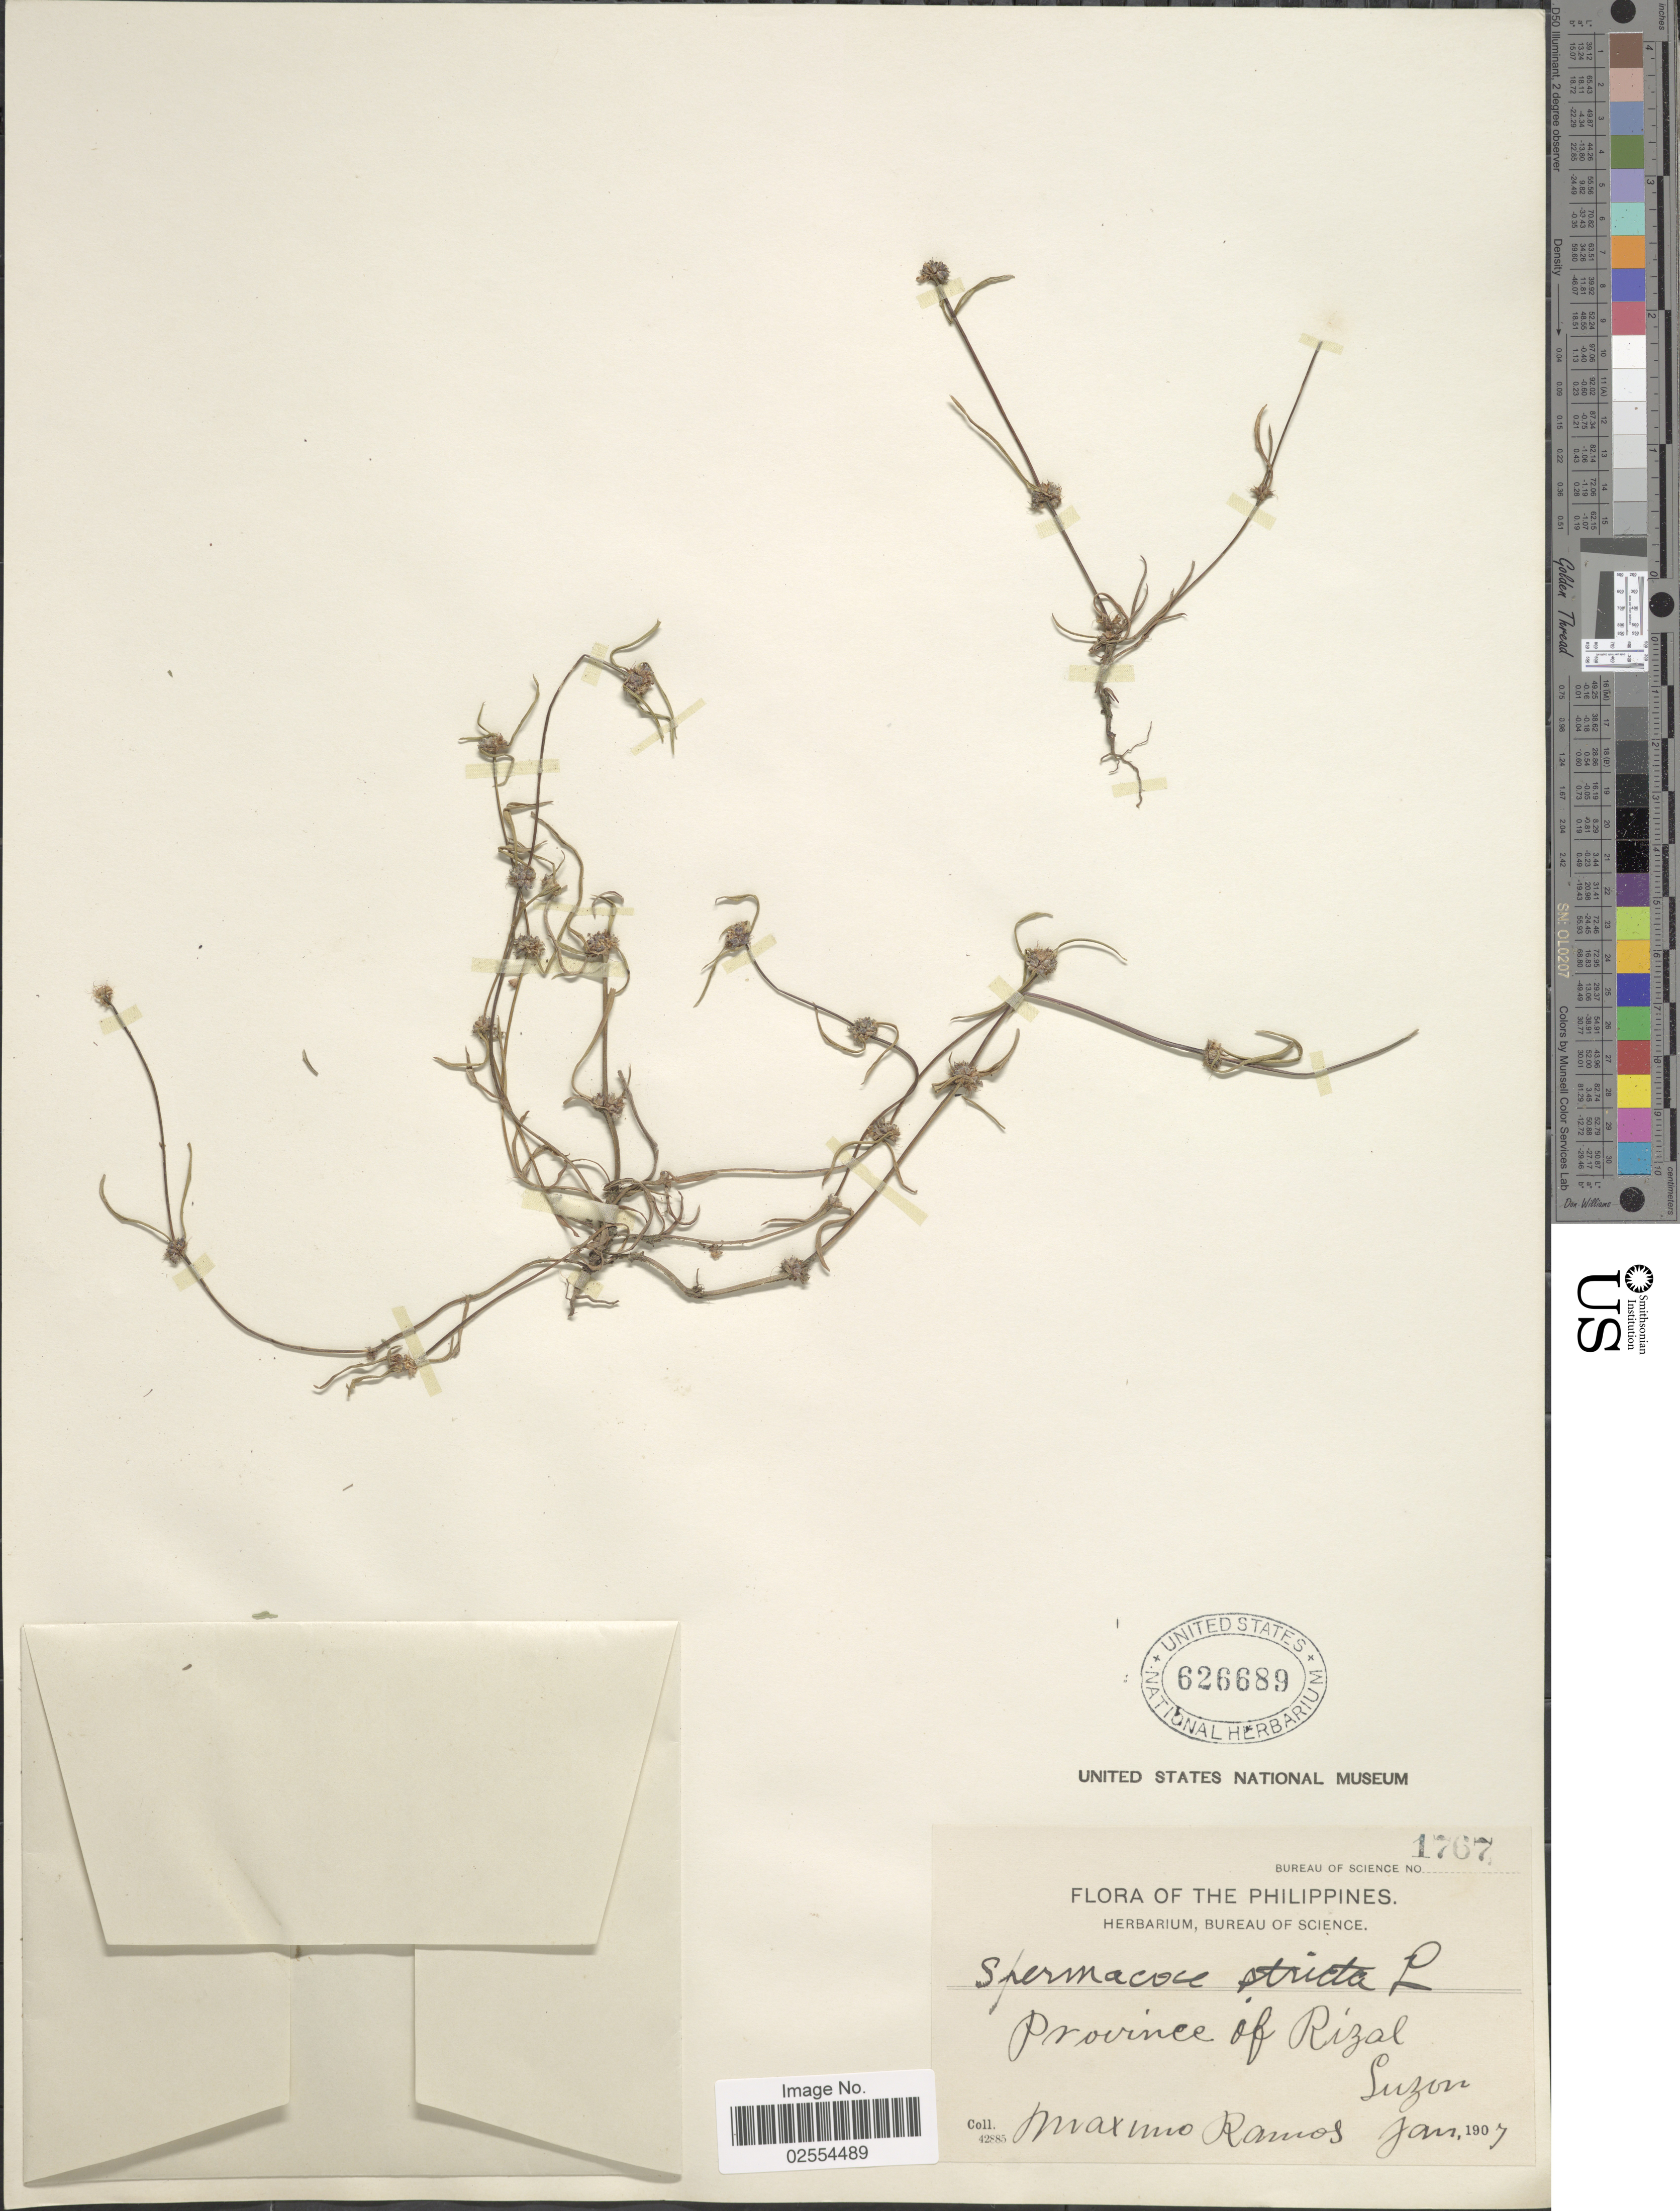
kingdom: Plantae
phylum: Tracheophyta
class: Magnoliopsida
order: Gentianales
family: Rubiaceae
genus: Spermacoce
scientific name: Spermacoce stricta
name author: L. f.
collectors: M. Ramos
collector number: Bureau of Science 1767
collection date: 1907-01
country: Philippines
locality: Province of Rizal, Luzon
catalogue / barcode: US 626689